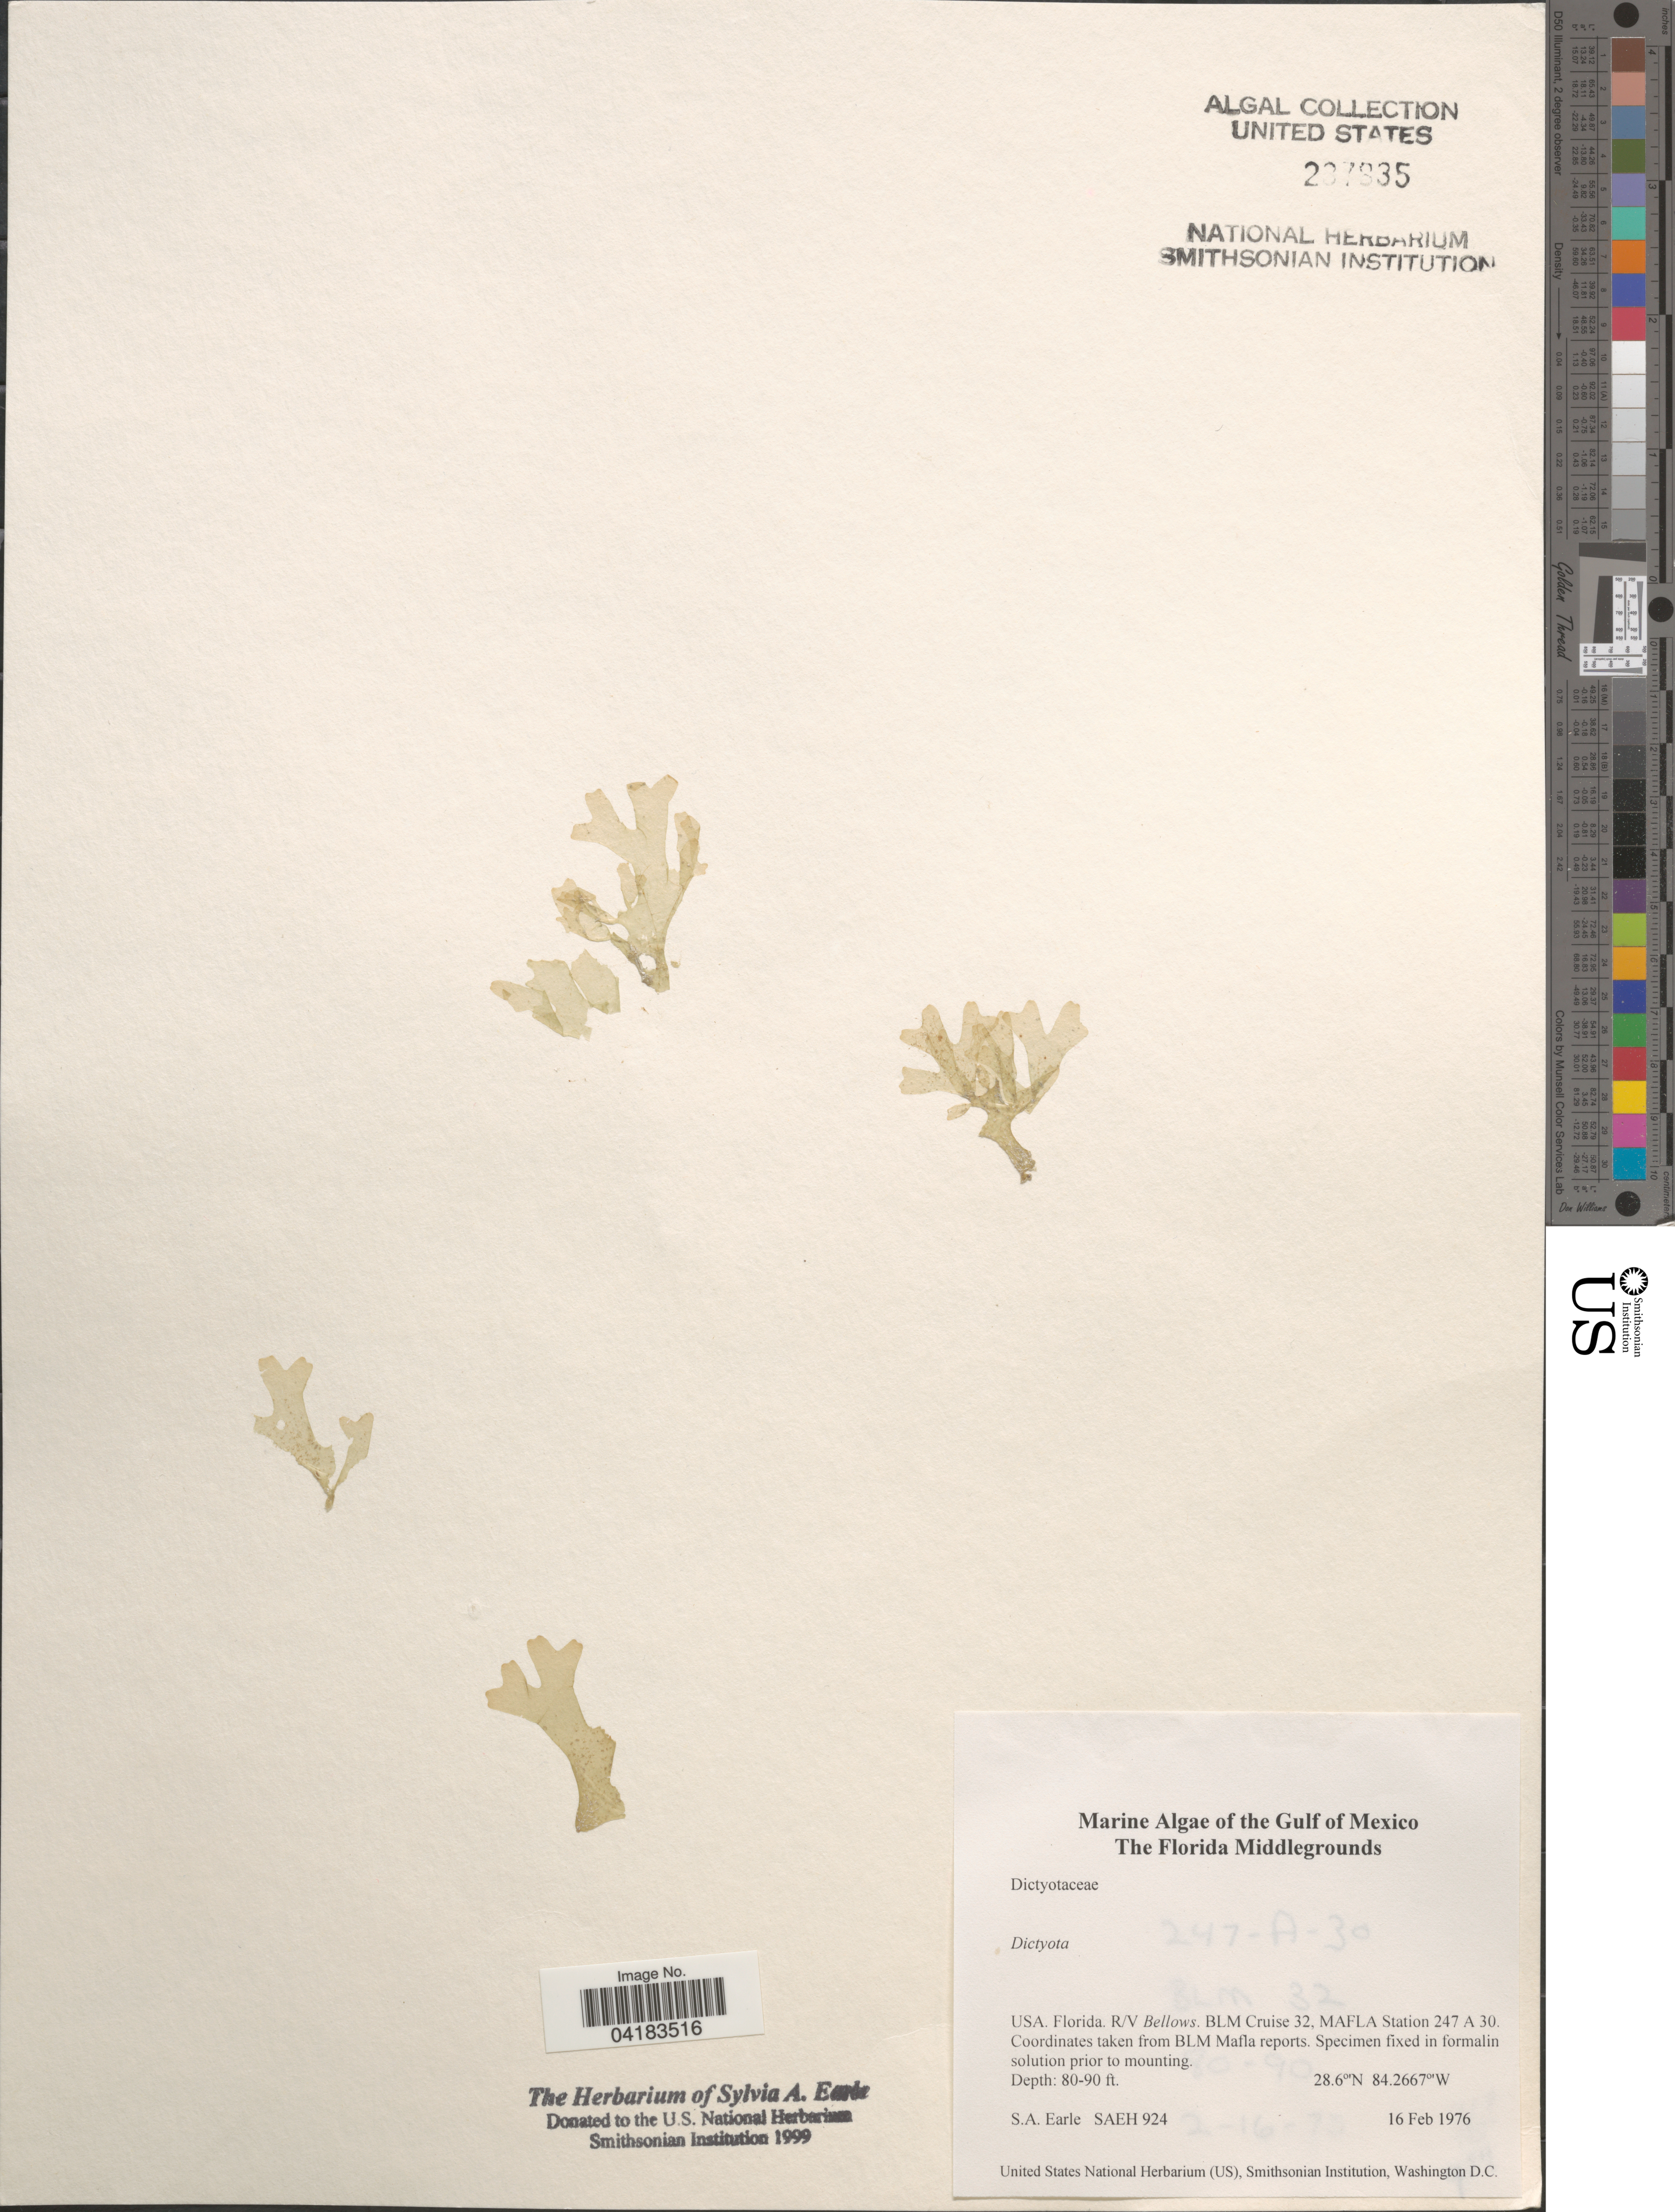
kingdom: Chromista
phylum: Ochrophyta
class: Phaeophyceae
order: Dictyotales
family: Dictyotaceae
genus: Dictyota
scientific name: Dictyota sp.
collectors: S. A. Earle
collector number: SAEH924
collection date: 1976-02-16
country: United States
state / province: Florida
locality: The Gulf of Mexico. The Florida Middlegrounds. R/V Bellows. BLM Cruise 32, MAFLA Station 247 A 30. Coordinates taken from BLM Mafla reports.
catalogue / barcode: US 237835